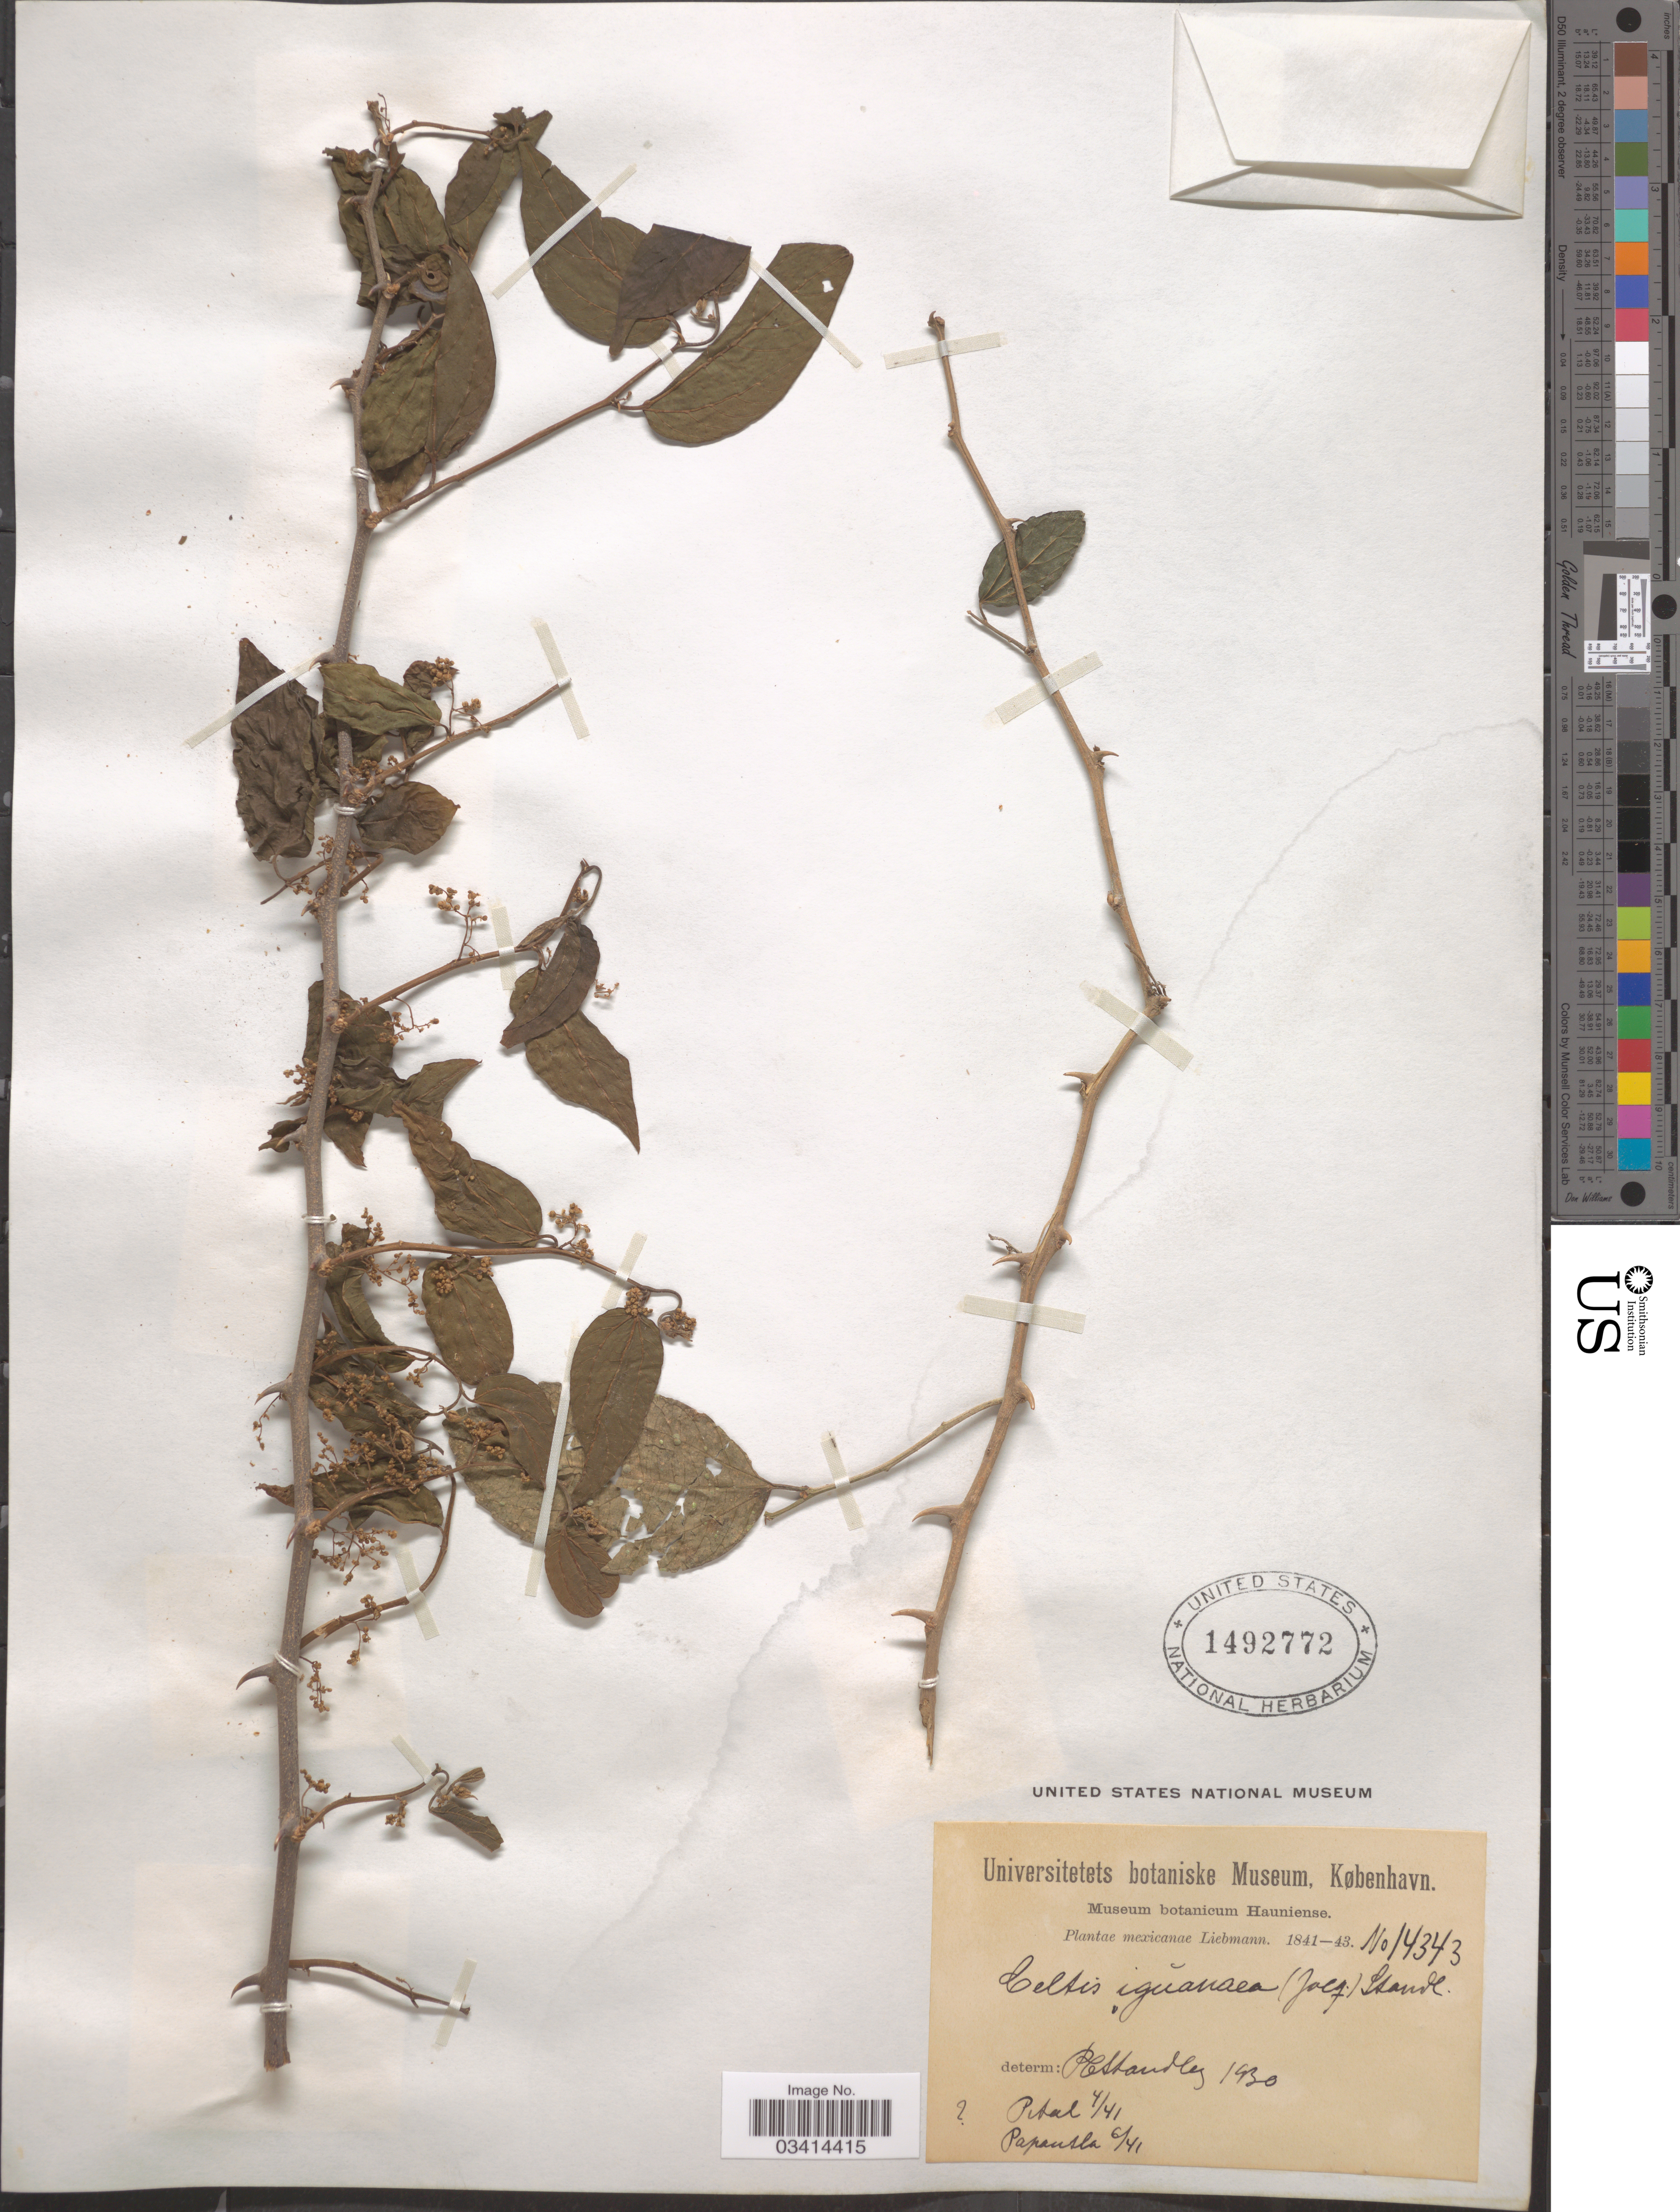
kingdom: Plantae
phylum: Tracheophyta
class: Magnoliopsida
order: Rosales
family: Cannabaceae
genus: Celtis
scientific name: Celtis iguanaea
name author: (Jacq.) Sarg.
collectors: Liebmann, --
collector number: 14343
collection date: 1841-04/1841-06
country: Mexico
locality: Petal, Papantla.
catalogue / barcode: US 1492772